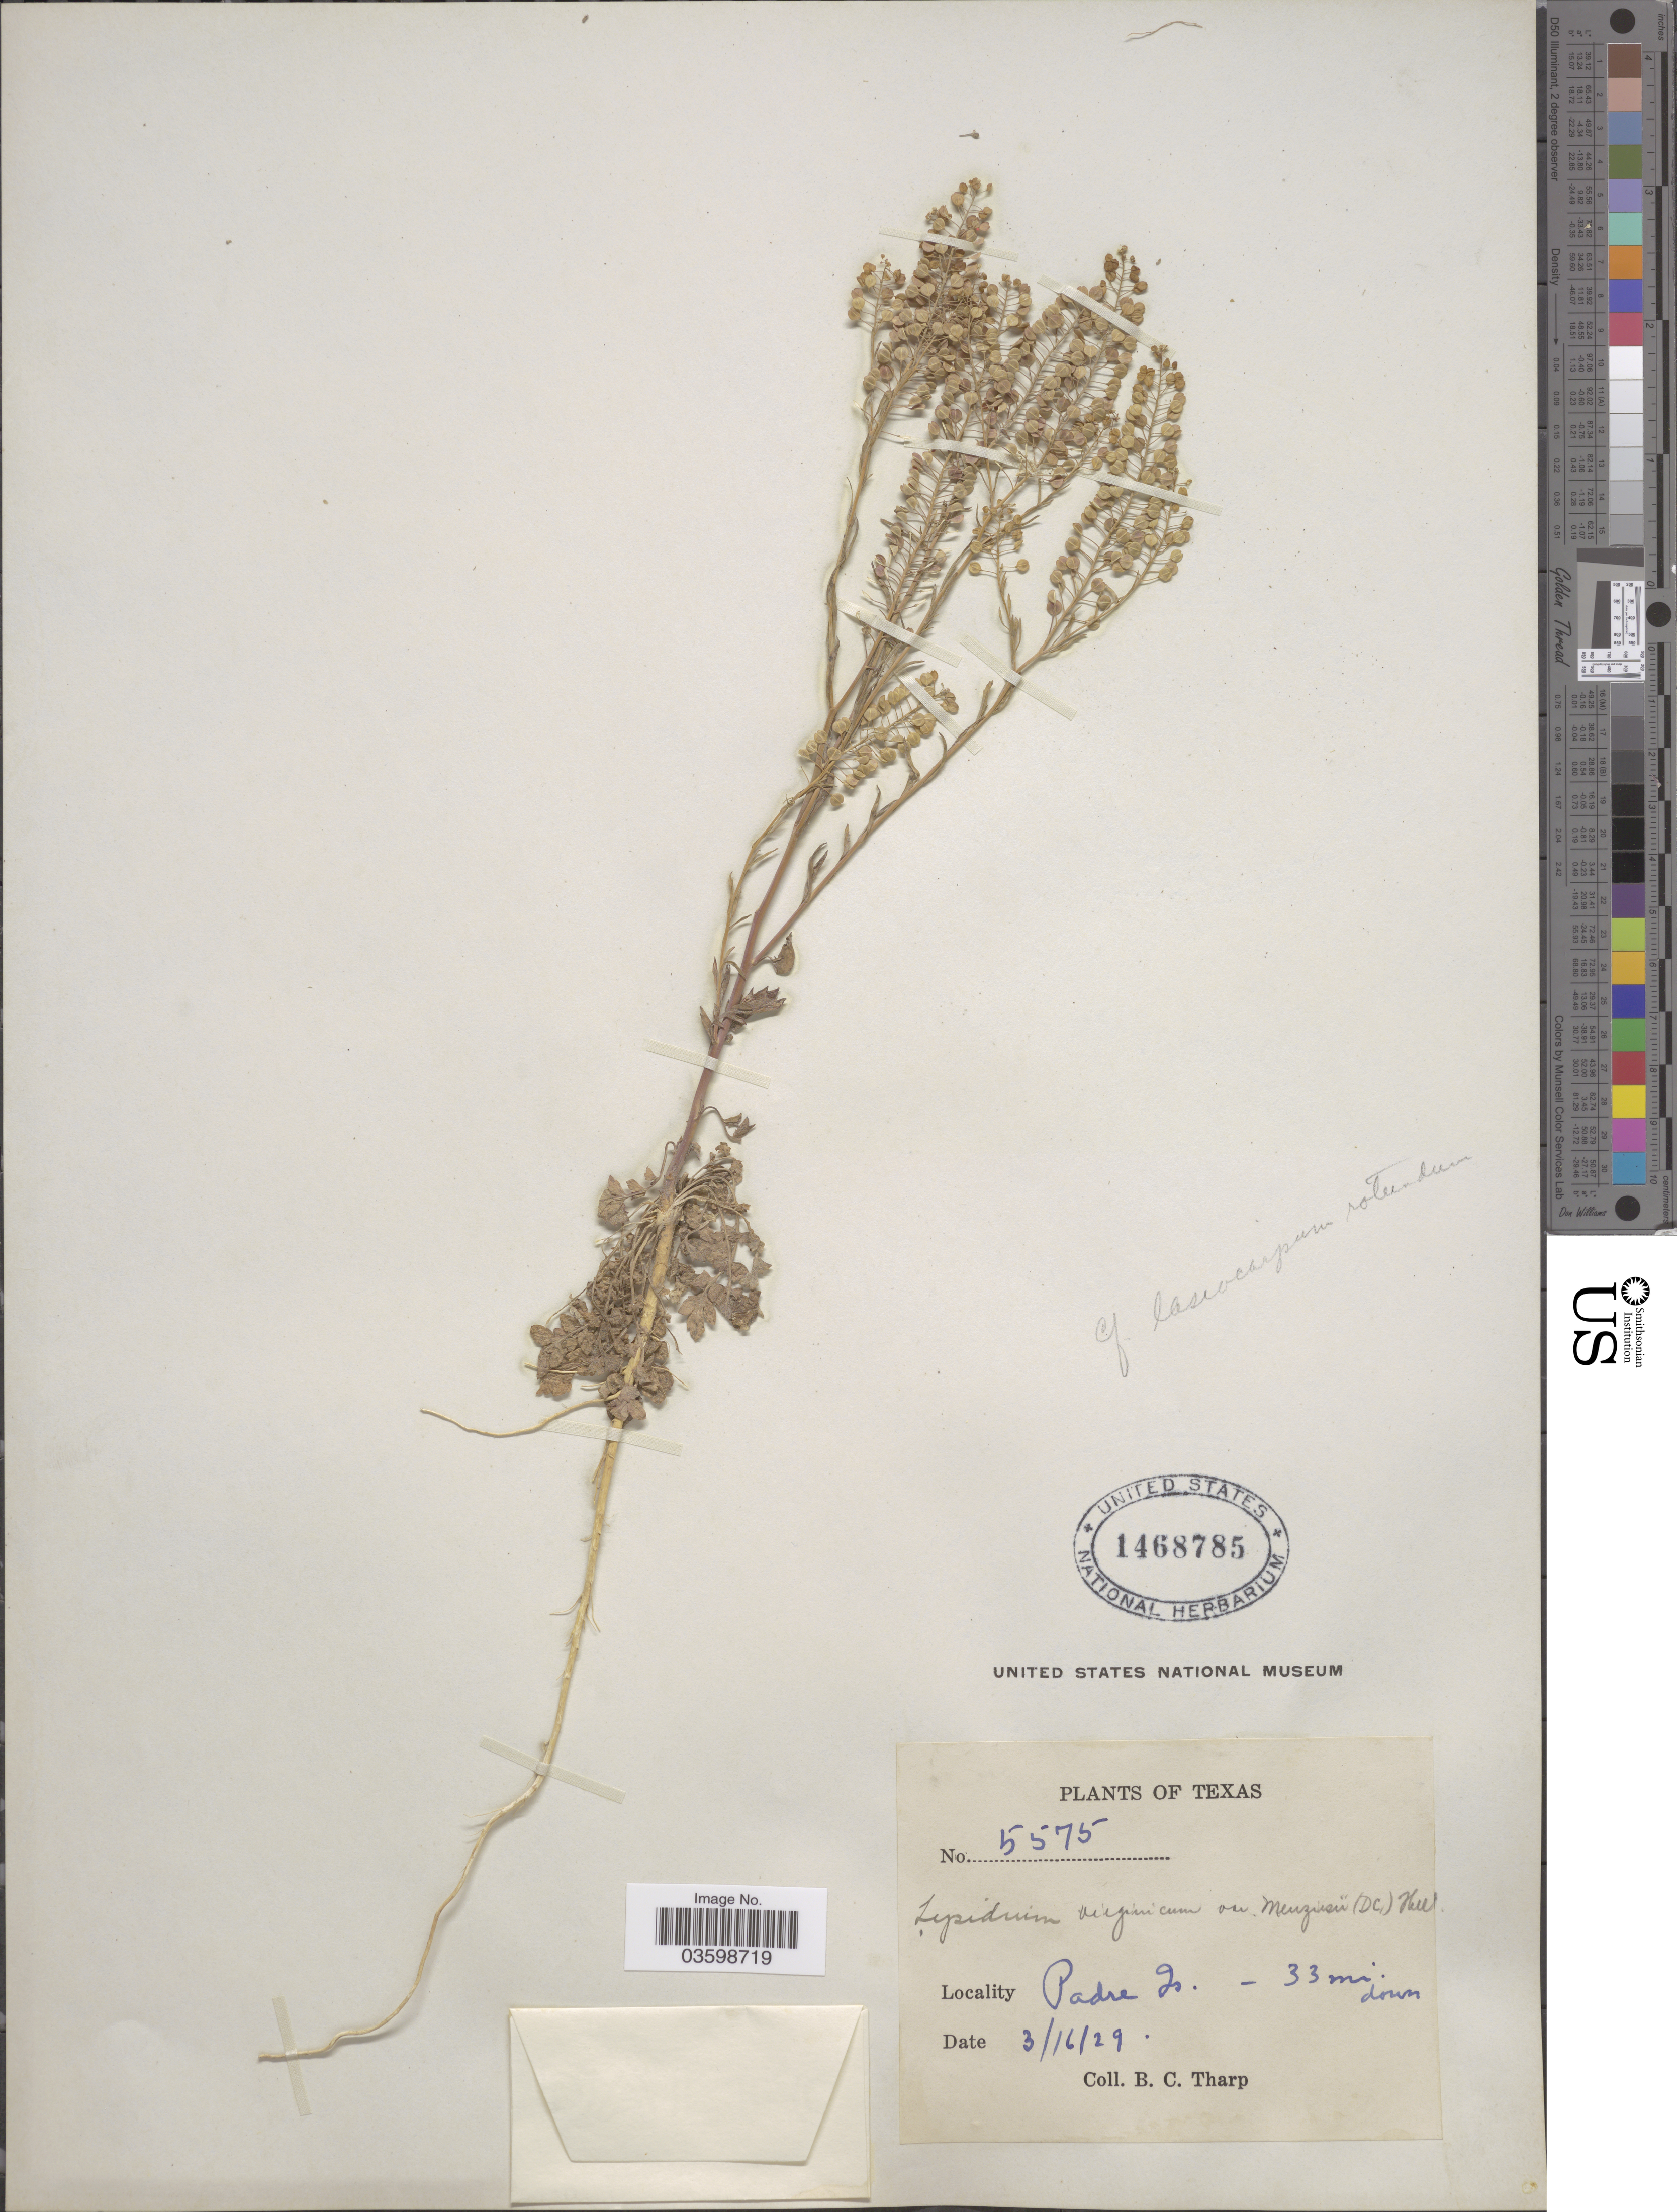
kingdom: Plantae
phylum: Tracheophyta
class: Magnoliopsida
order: Brassicales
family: Brassicaceae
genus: Lepidium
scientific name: Lepidium lasiocarpum var. rotundum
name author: C.L. Hitchc.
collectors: B. C. Tharp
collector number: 5575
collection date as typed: Transcribed d/m/y: 16/3/29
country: United States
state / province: Texas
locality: Padre Is. - 33 mi. down.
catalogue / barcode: US 1468785